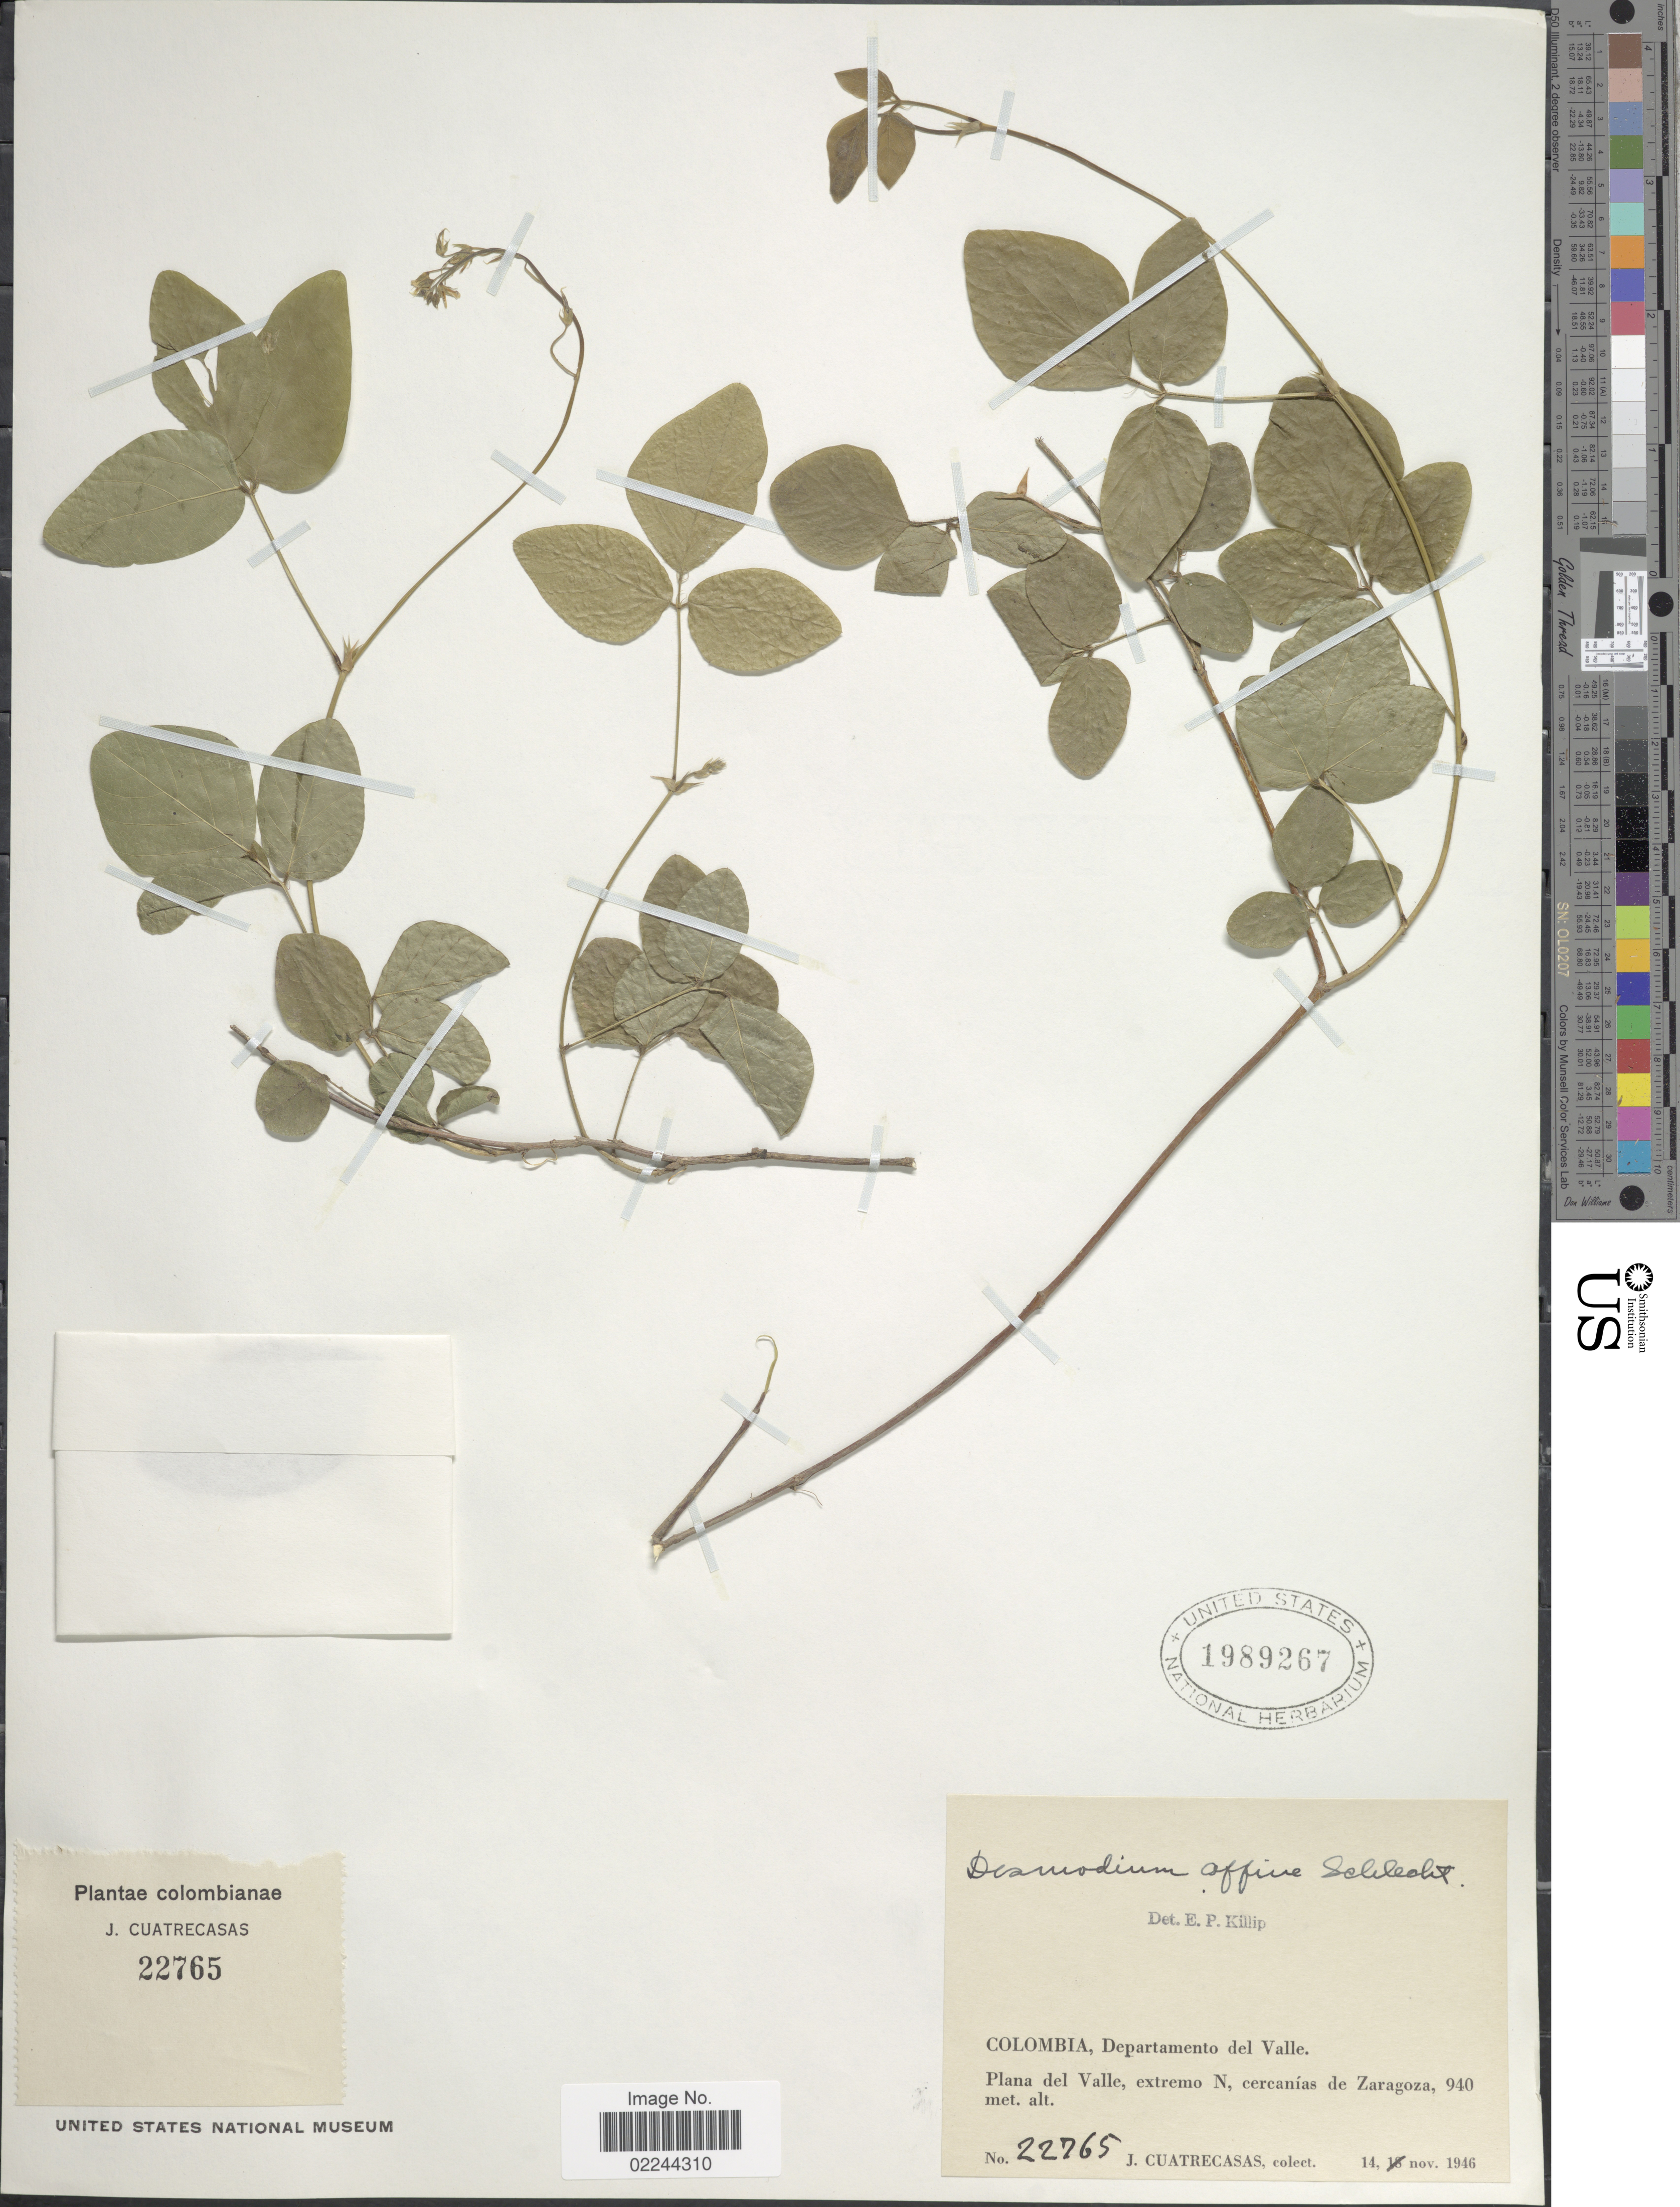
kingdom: Plantae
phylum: Tracheophyta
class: Magnoliopsida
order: Fabales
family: Fabaceae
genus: Desmodium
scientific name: Desmodium affine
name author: Schltdl.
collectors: J. Cuatrecasas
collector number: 22765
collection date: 1946-11-14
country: Colombia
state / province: Valle del Cauca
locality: Colombia, Departamento del Valle. Plana del Valle, extremo N, cercanias de Zaragoza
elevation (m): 940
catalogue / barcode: US 1989267